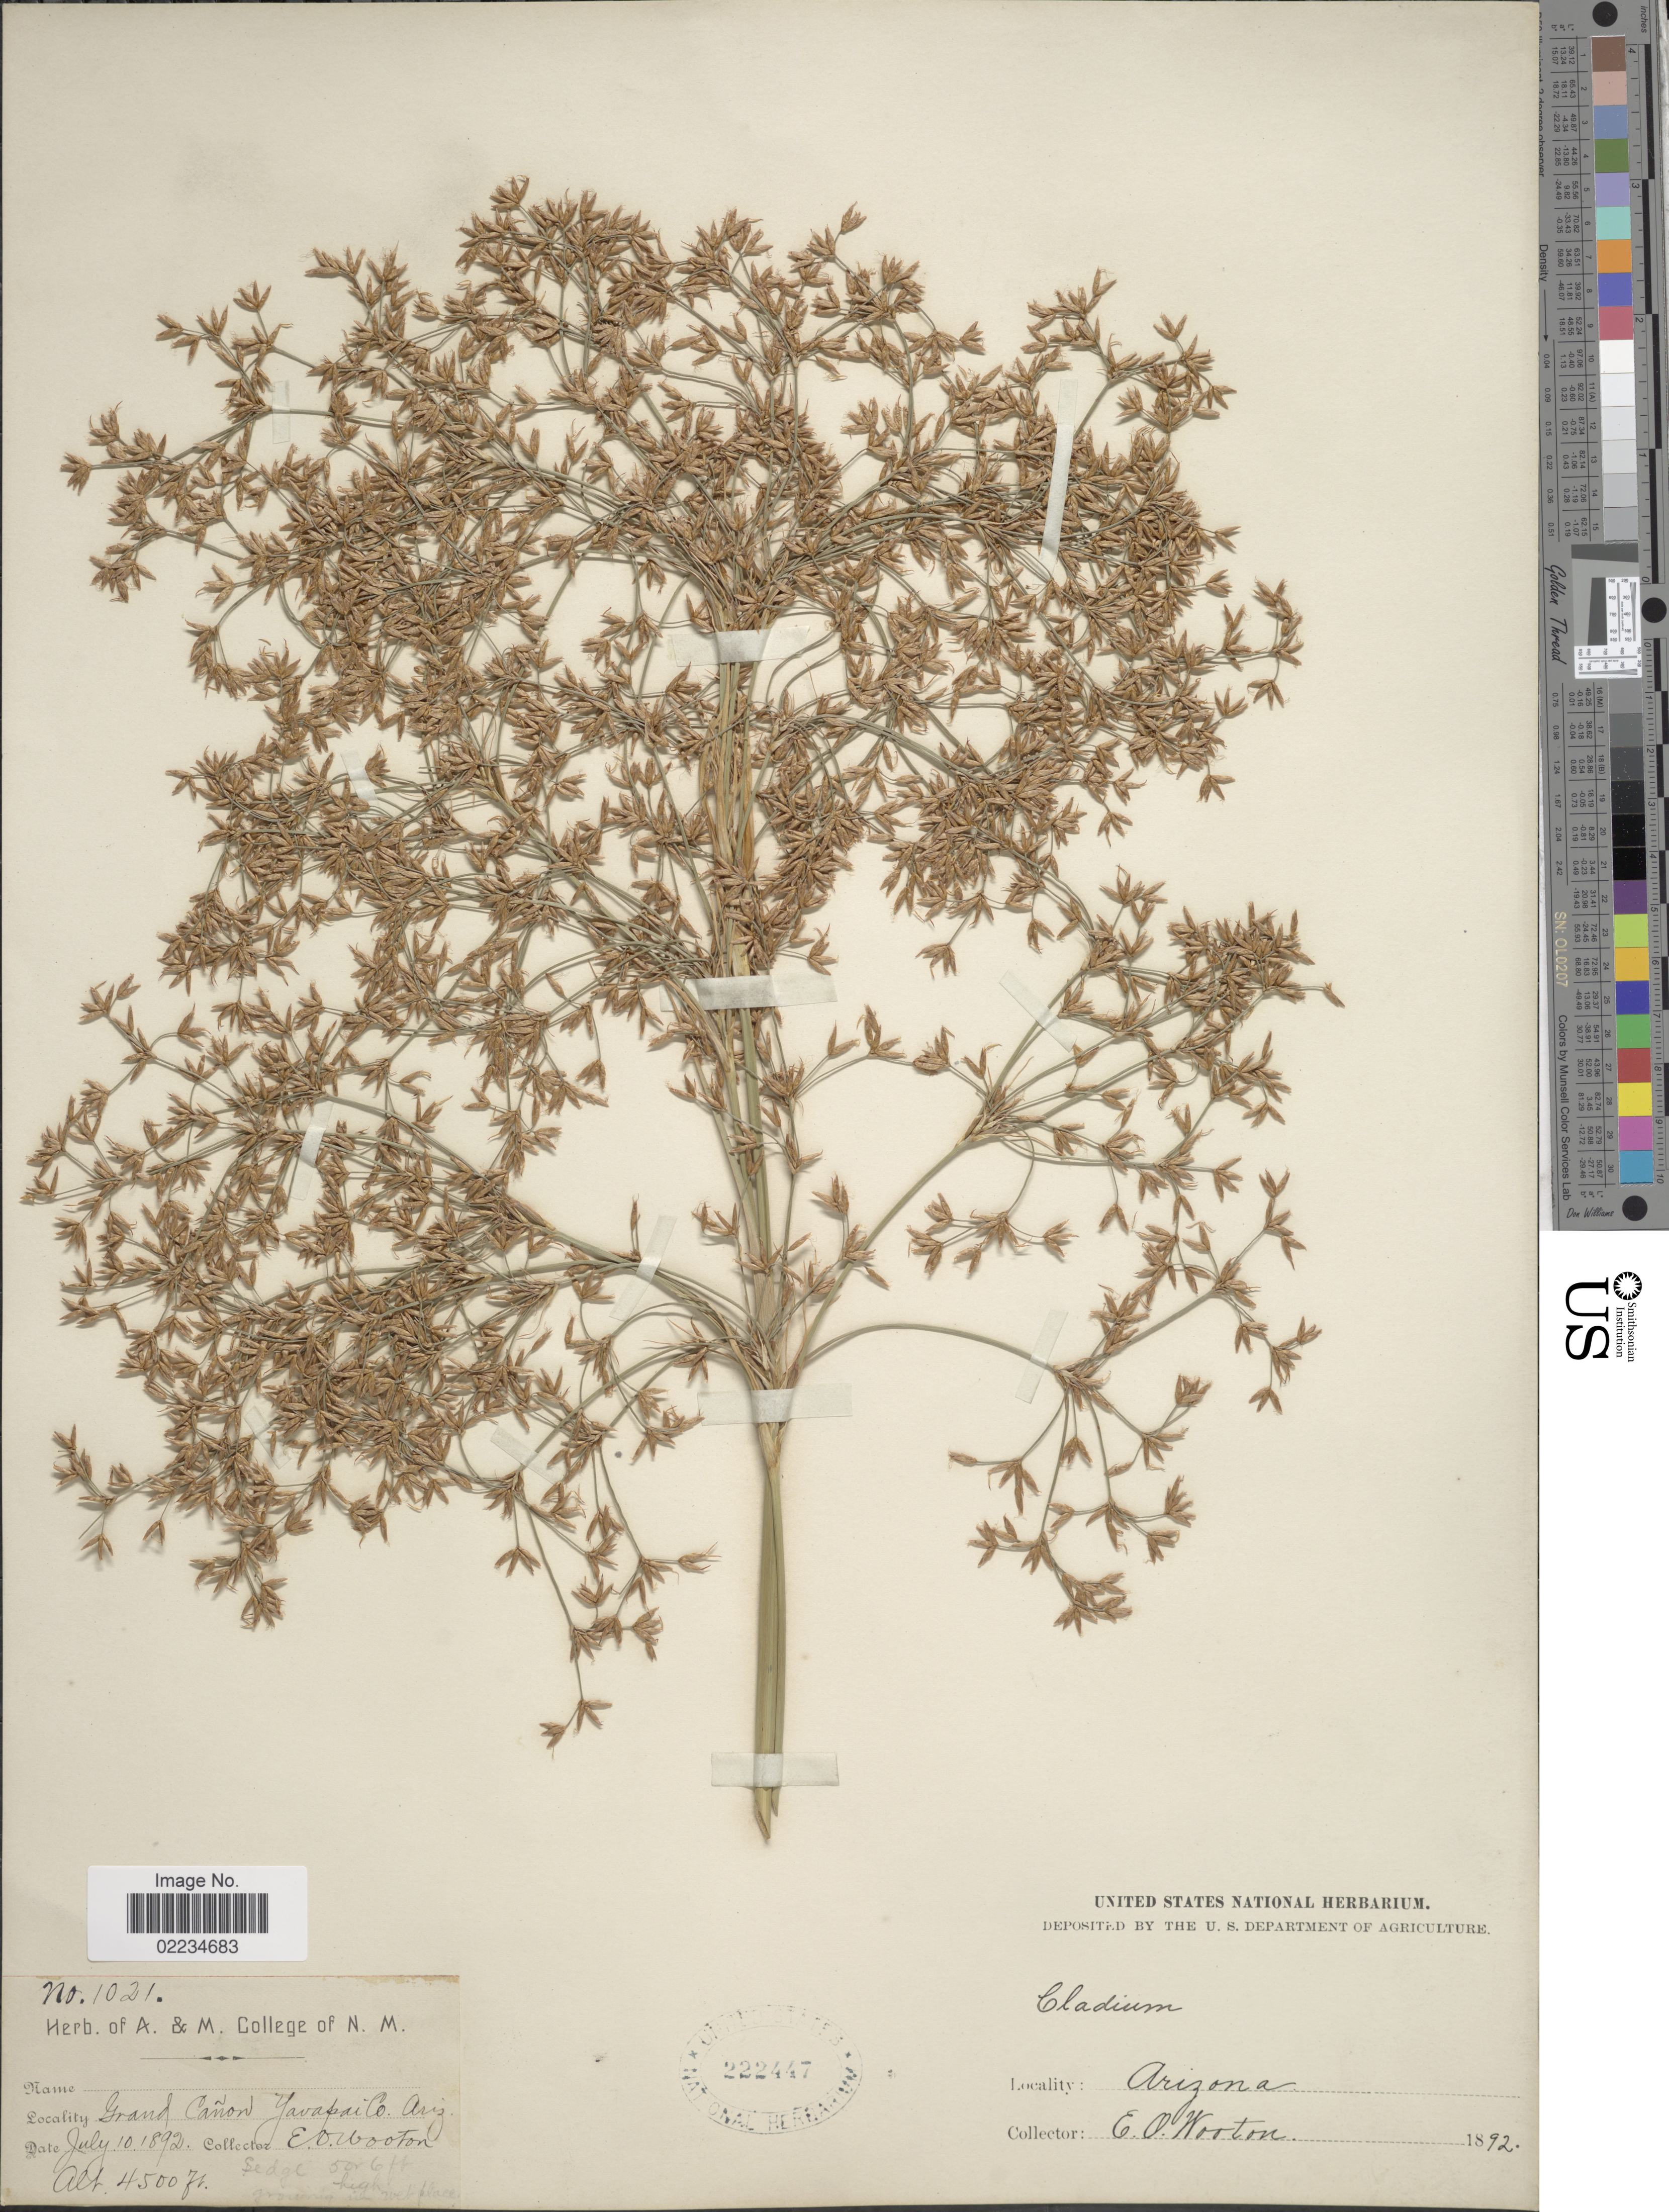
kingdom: Plantae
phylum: Tracheophyta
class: Liliopsida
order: Poales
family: Cyperaceae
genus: Cladium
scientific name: Cladium californicum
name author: (S. Watson) O'Neill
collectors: E. O. Wooton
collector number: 1021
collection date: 1892-07-10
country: United States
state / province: Arizona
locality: Grand Cañon, Yavapai Co.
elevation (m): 1372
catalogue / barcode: US 222447